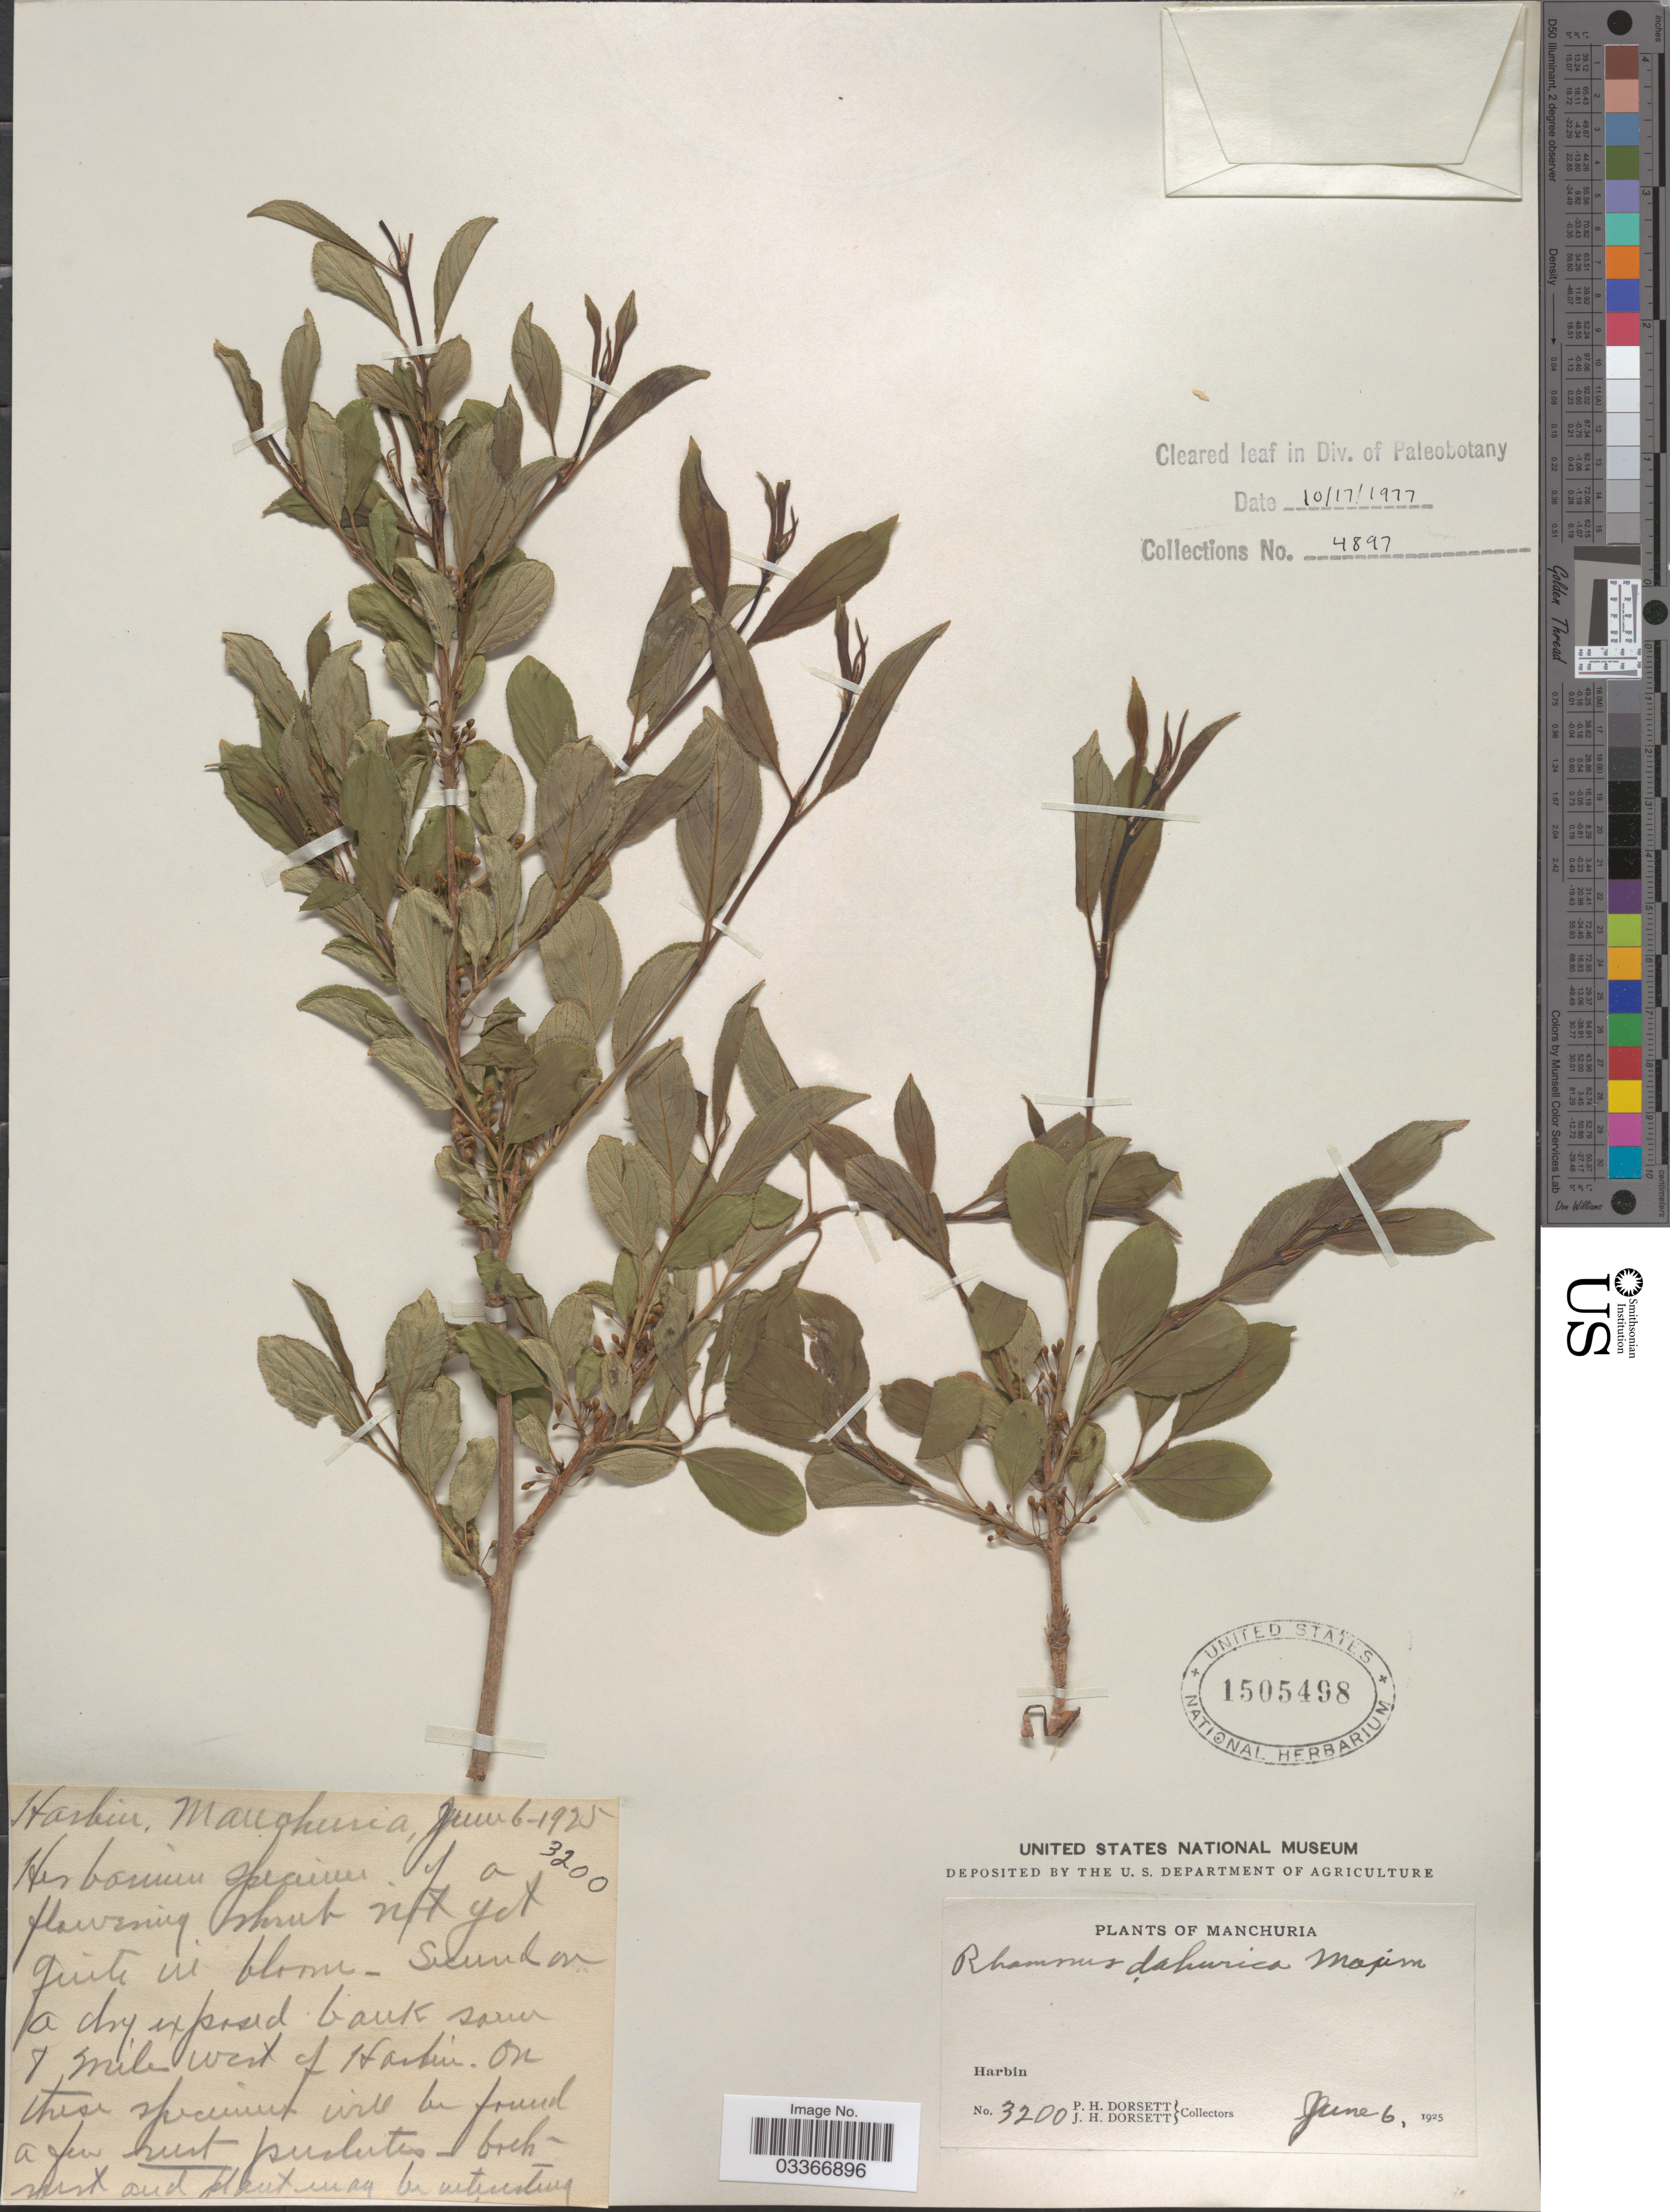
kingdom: Plantae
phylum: Tracheophyta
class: Magnoliopsida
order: Rosales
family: Rhamnaceae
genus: Rhamnus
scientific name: Rhamnus davurica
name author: Pall.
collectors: P. H. Dorsett & J. Dorsett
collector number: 3200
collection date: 1925-06-06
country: China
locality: Manchuria. Harbin.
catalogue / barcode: US 1505498